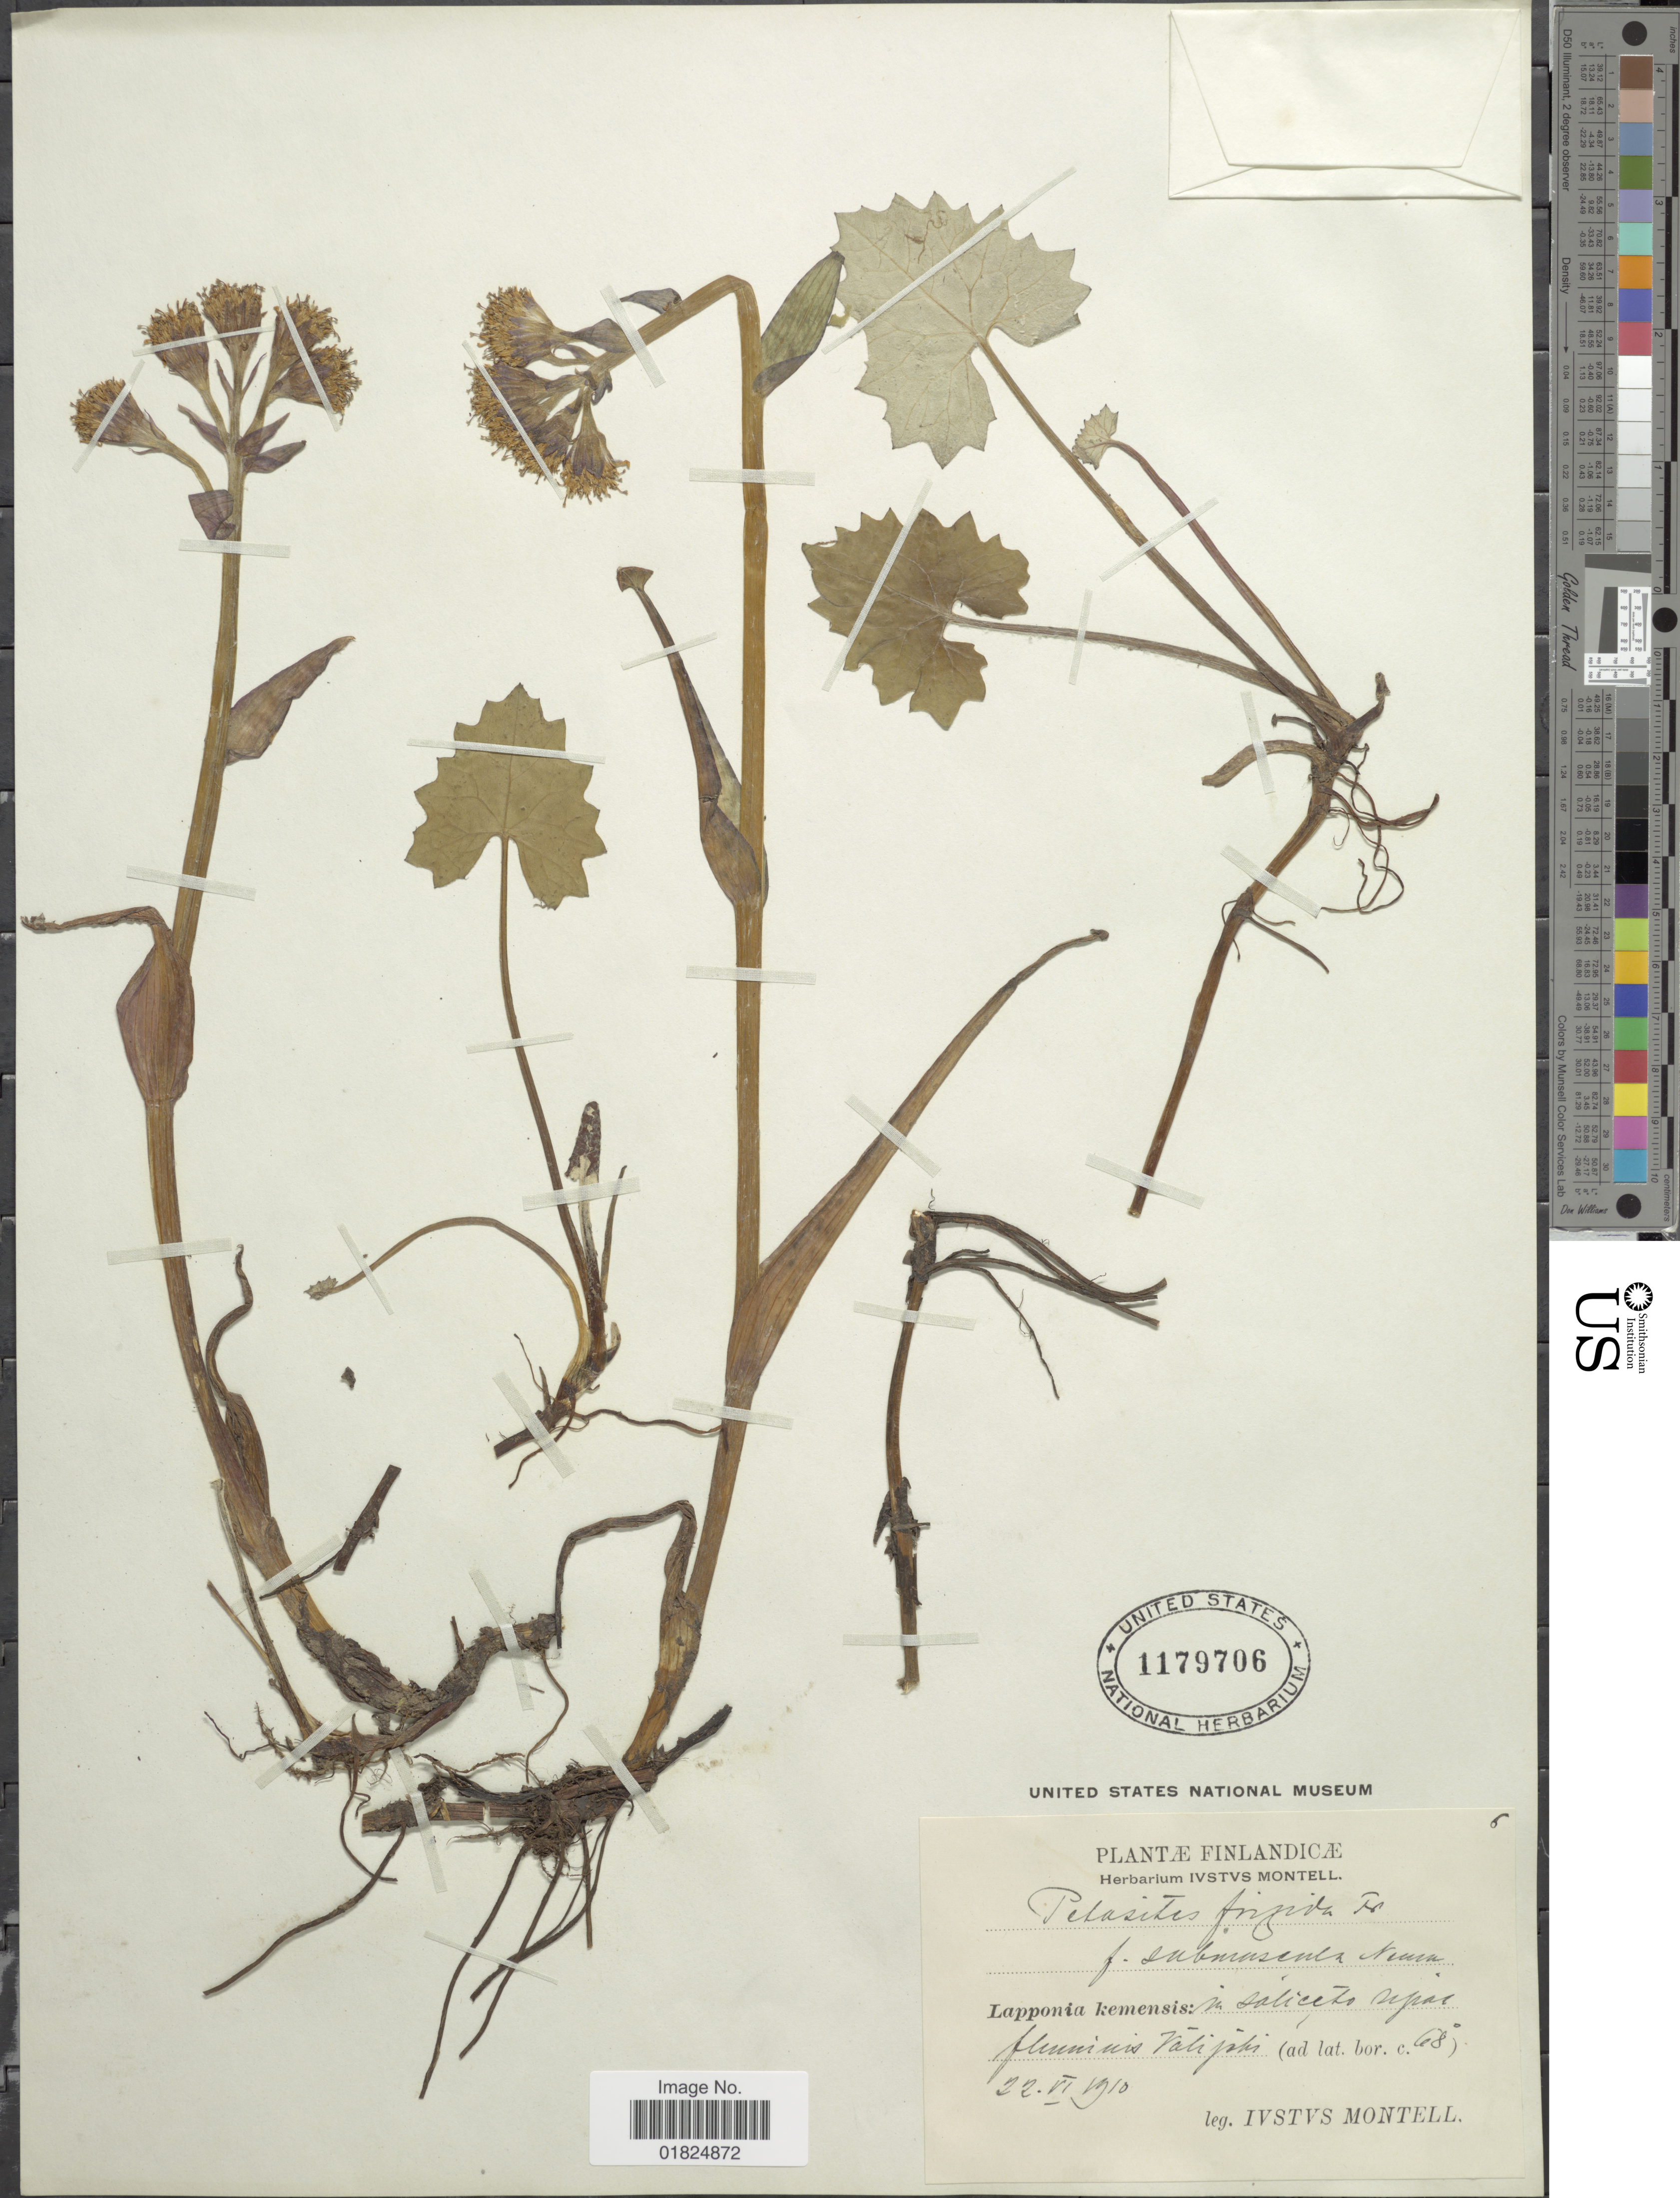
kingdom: Plantae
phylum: Tracheophyta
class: Magnoliopsida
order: Asterales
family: Asteraceae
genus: Petasites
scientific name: Petasites frigidus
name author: (L.) Fr.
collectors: I. Montell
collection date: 1910-06-22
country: Finland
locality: Finlandicæ. Lapponia kemensis: in saliceto sipai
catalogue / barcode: US 1179706